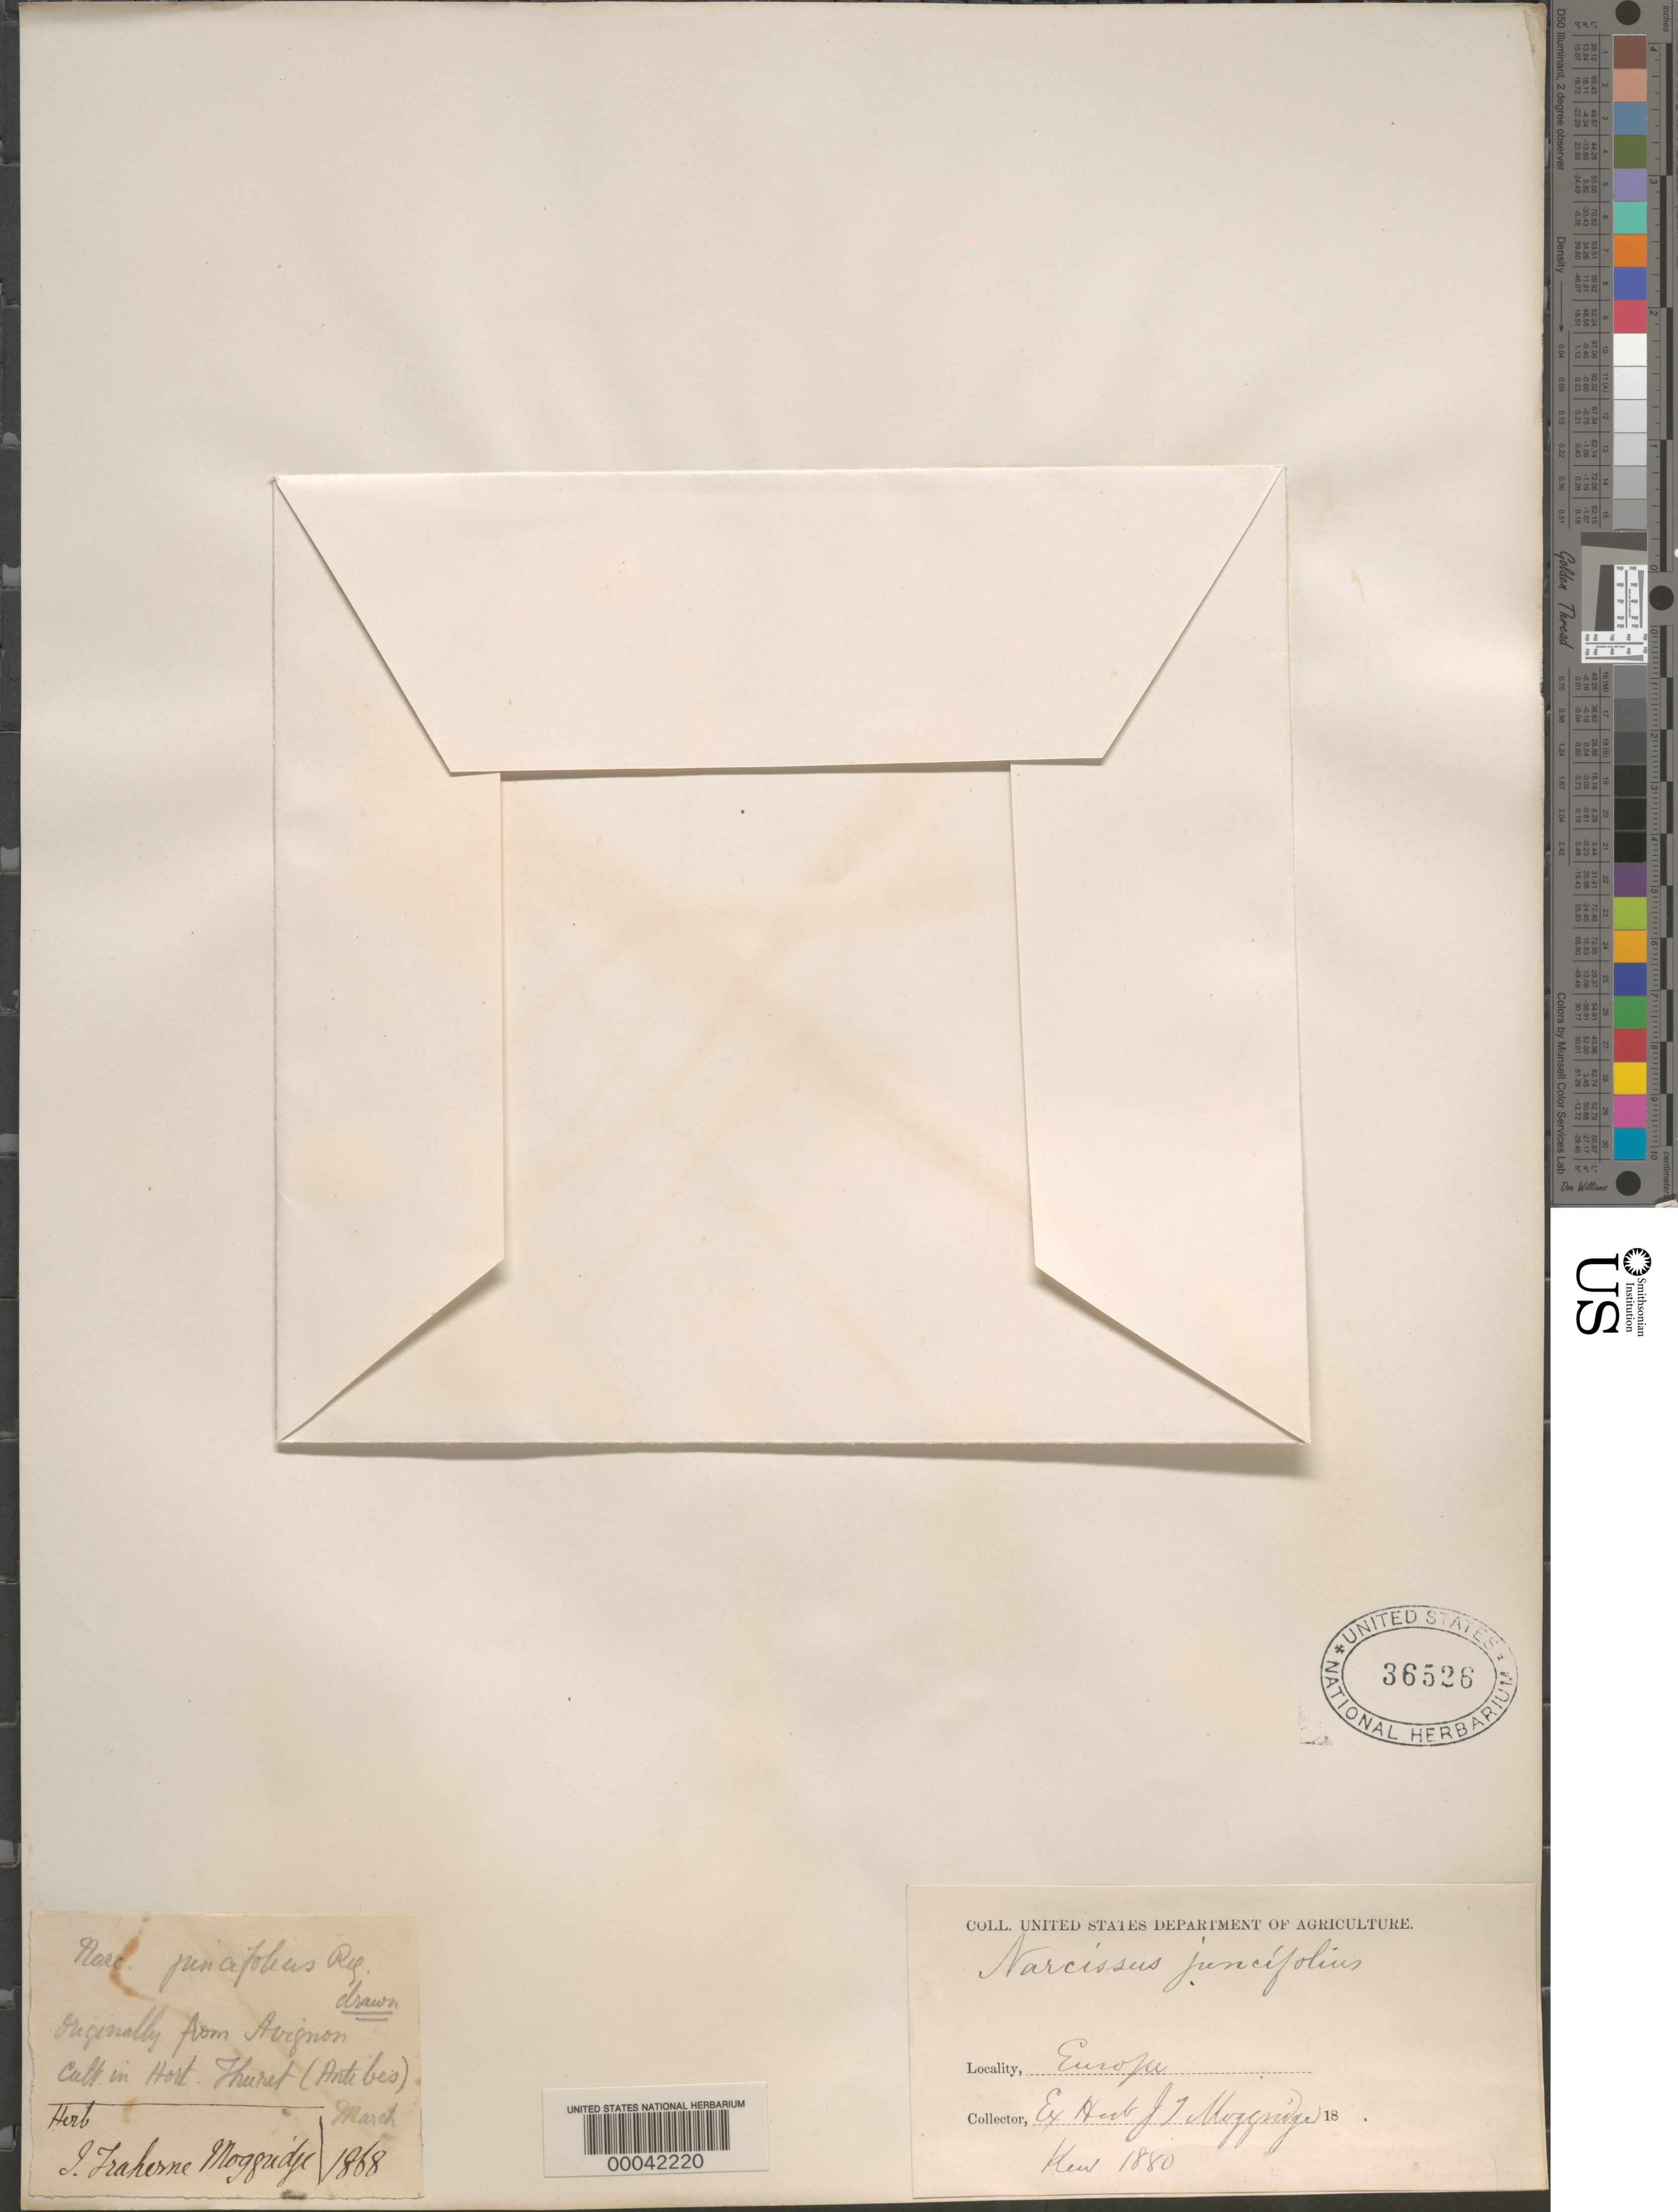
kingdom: Plantae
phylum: Tracheophyta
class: Liliopsida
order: Asparagales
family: Amaryllidaceae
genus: Narcissus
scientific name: Narcissus juncifolius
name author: Salisb.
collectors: J. T. Moggridge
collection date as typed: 1868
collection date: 1868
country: France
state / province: Provence-Alpes-Côte d'Azur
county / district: Vaucluse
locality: Avignon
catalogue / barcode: US 36526